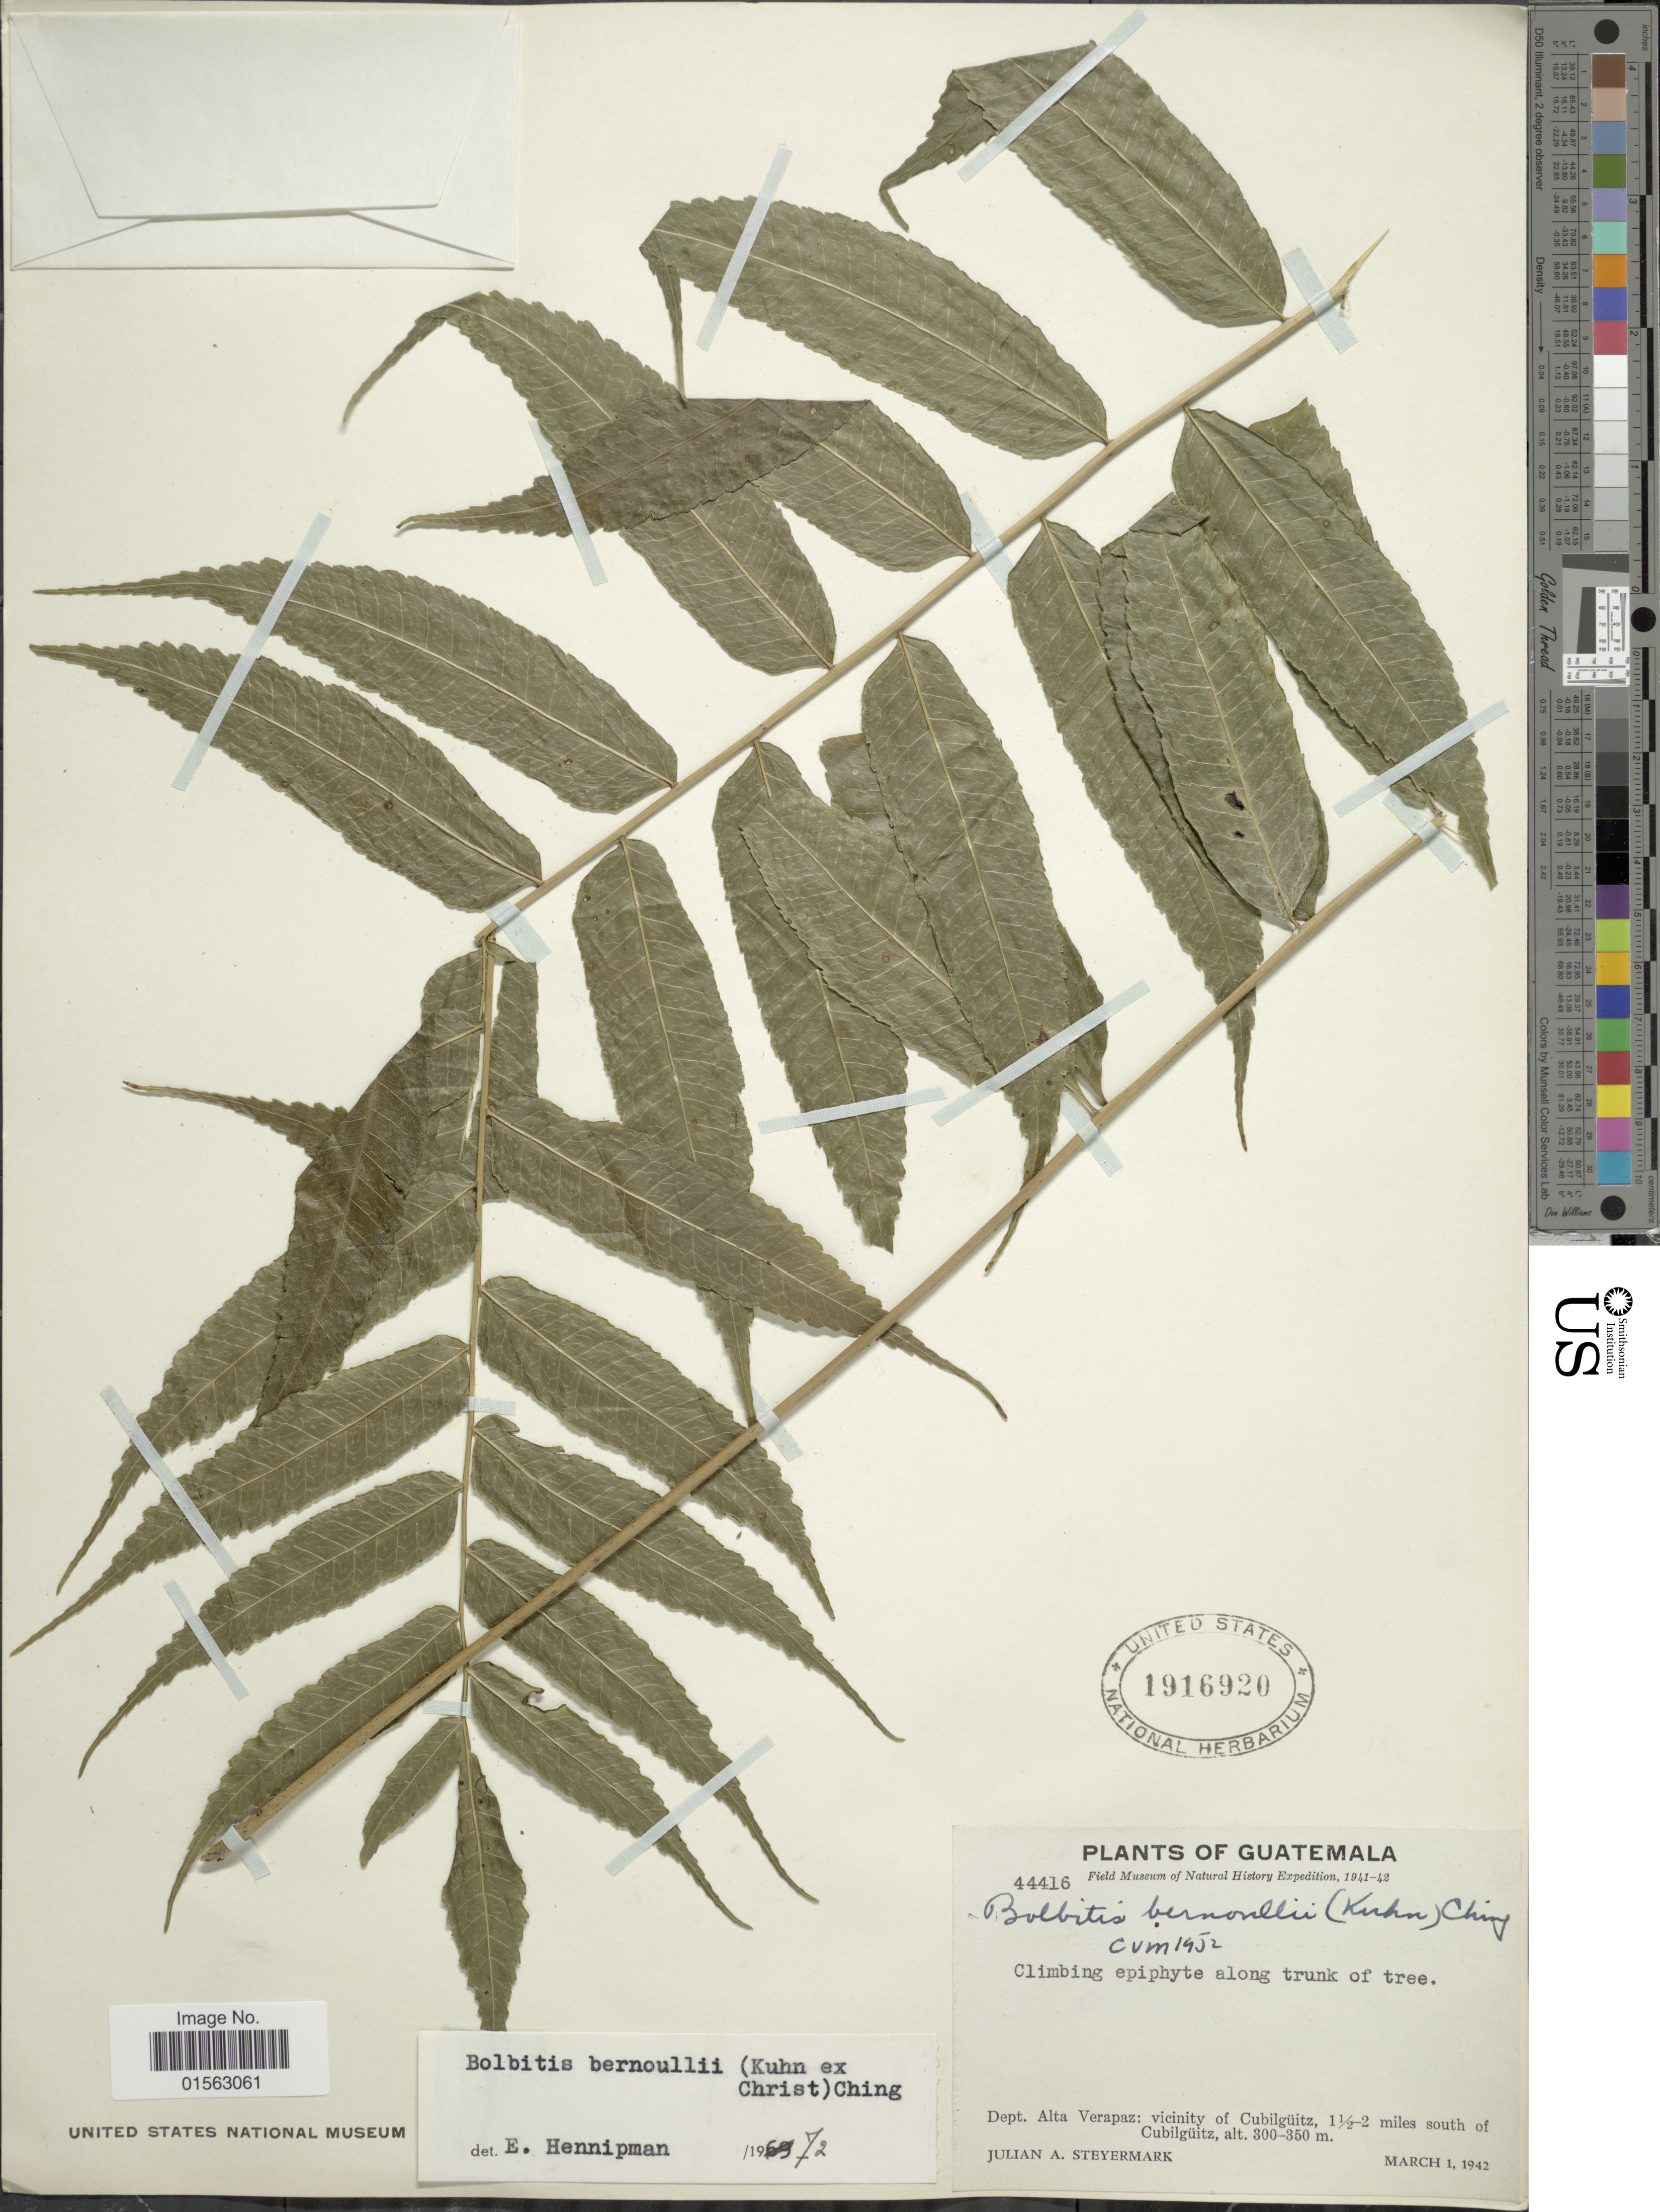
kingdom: Plantae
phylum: Tracheophyta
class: Polypodiopsida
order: Polypodiales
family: Dryopteridaceae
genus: Mickelia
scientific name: Mickelia bernoullii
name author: (Kuhn ex Christ) R.C. Moran et al.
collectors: J. Steyermark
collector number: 44416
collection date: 1942-03-01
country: Guatemala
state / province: Alta Verapaz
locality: Guatemala, vicinity of Cubilgüitz, 1 1/2-2 miles south of Cubilgüitz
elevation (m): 300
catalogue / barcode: US 1916920